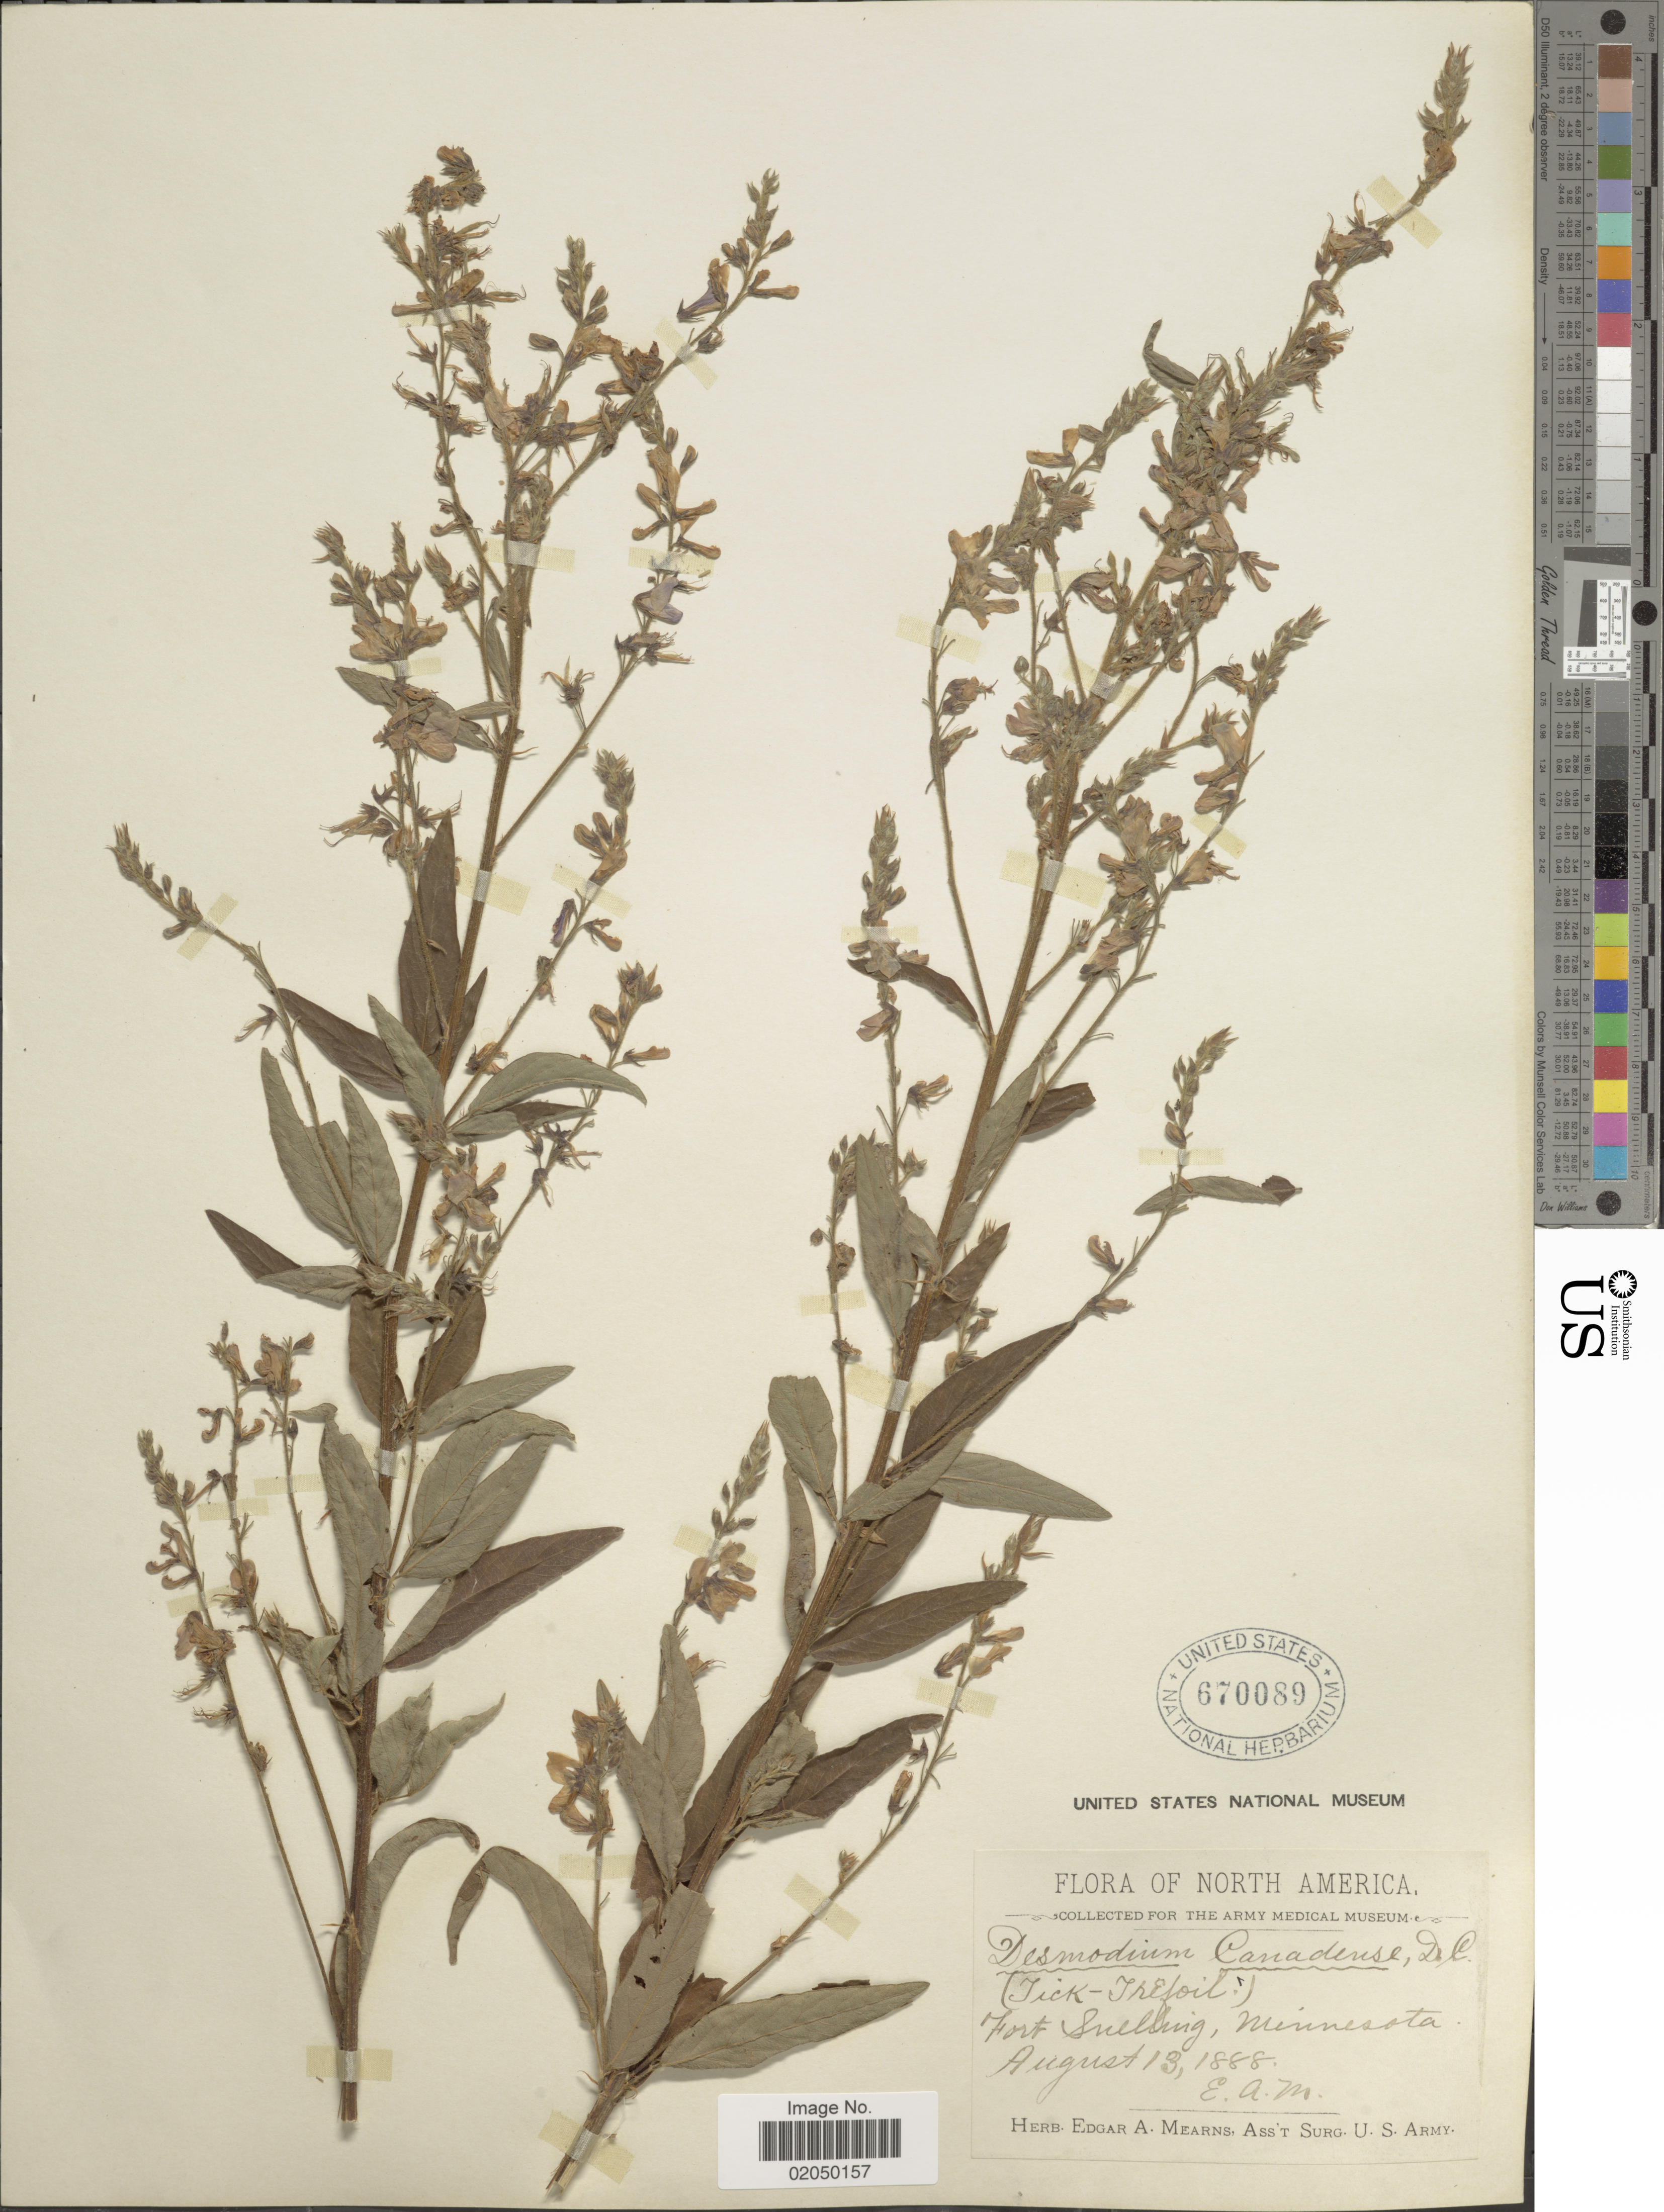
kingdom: Plantae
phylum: Tracheophyta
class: Magnoliopsida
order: Fabales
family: Fabaceae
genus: Desmodium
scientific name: Desmodium canadense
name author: (L.) DC.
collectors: E. A. Mearns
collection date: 1888-08-13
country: United States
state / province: Minnesota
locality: Fort Snelling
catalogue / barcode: US 670089